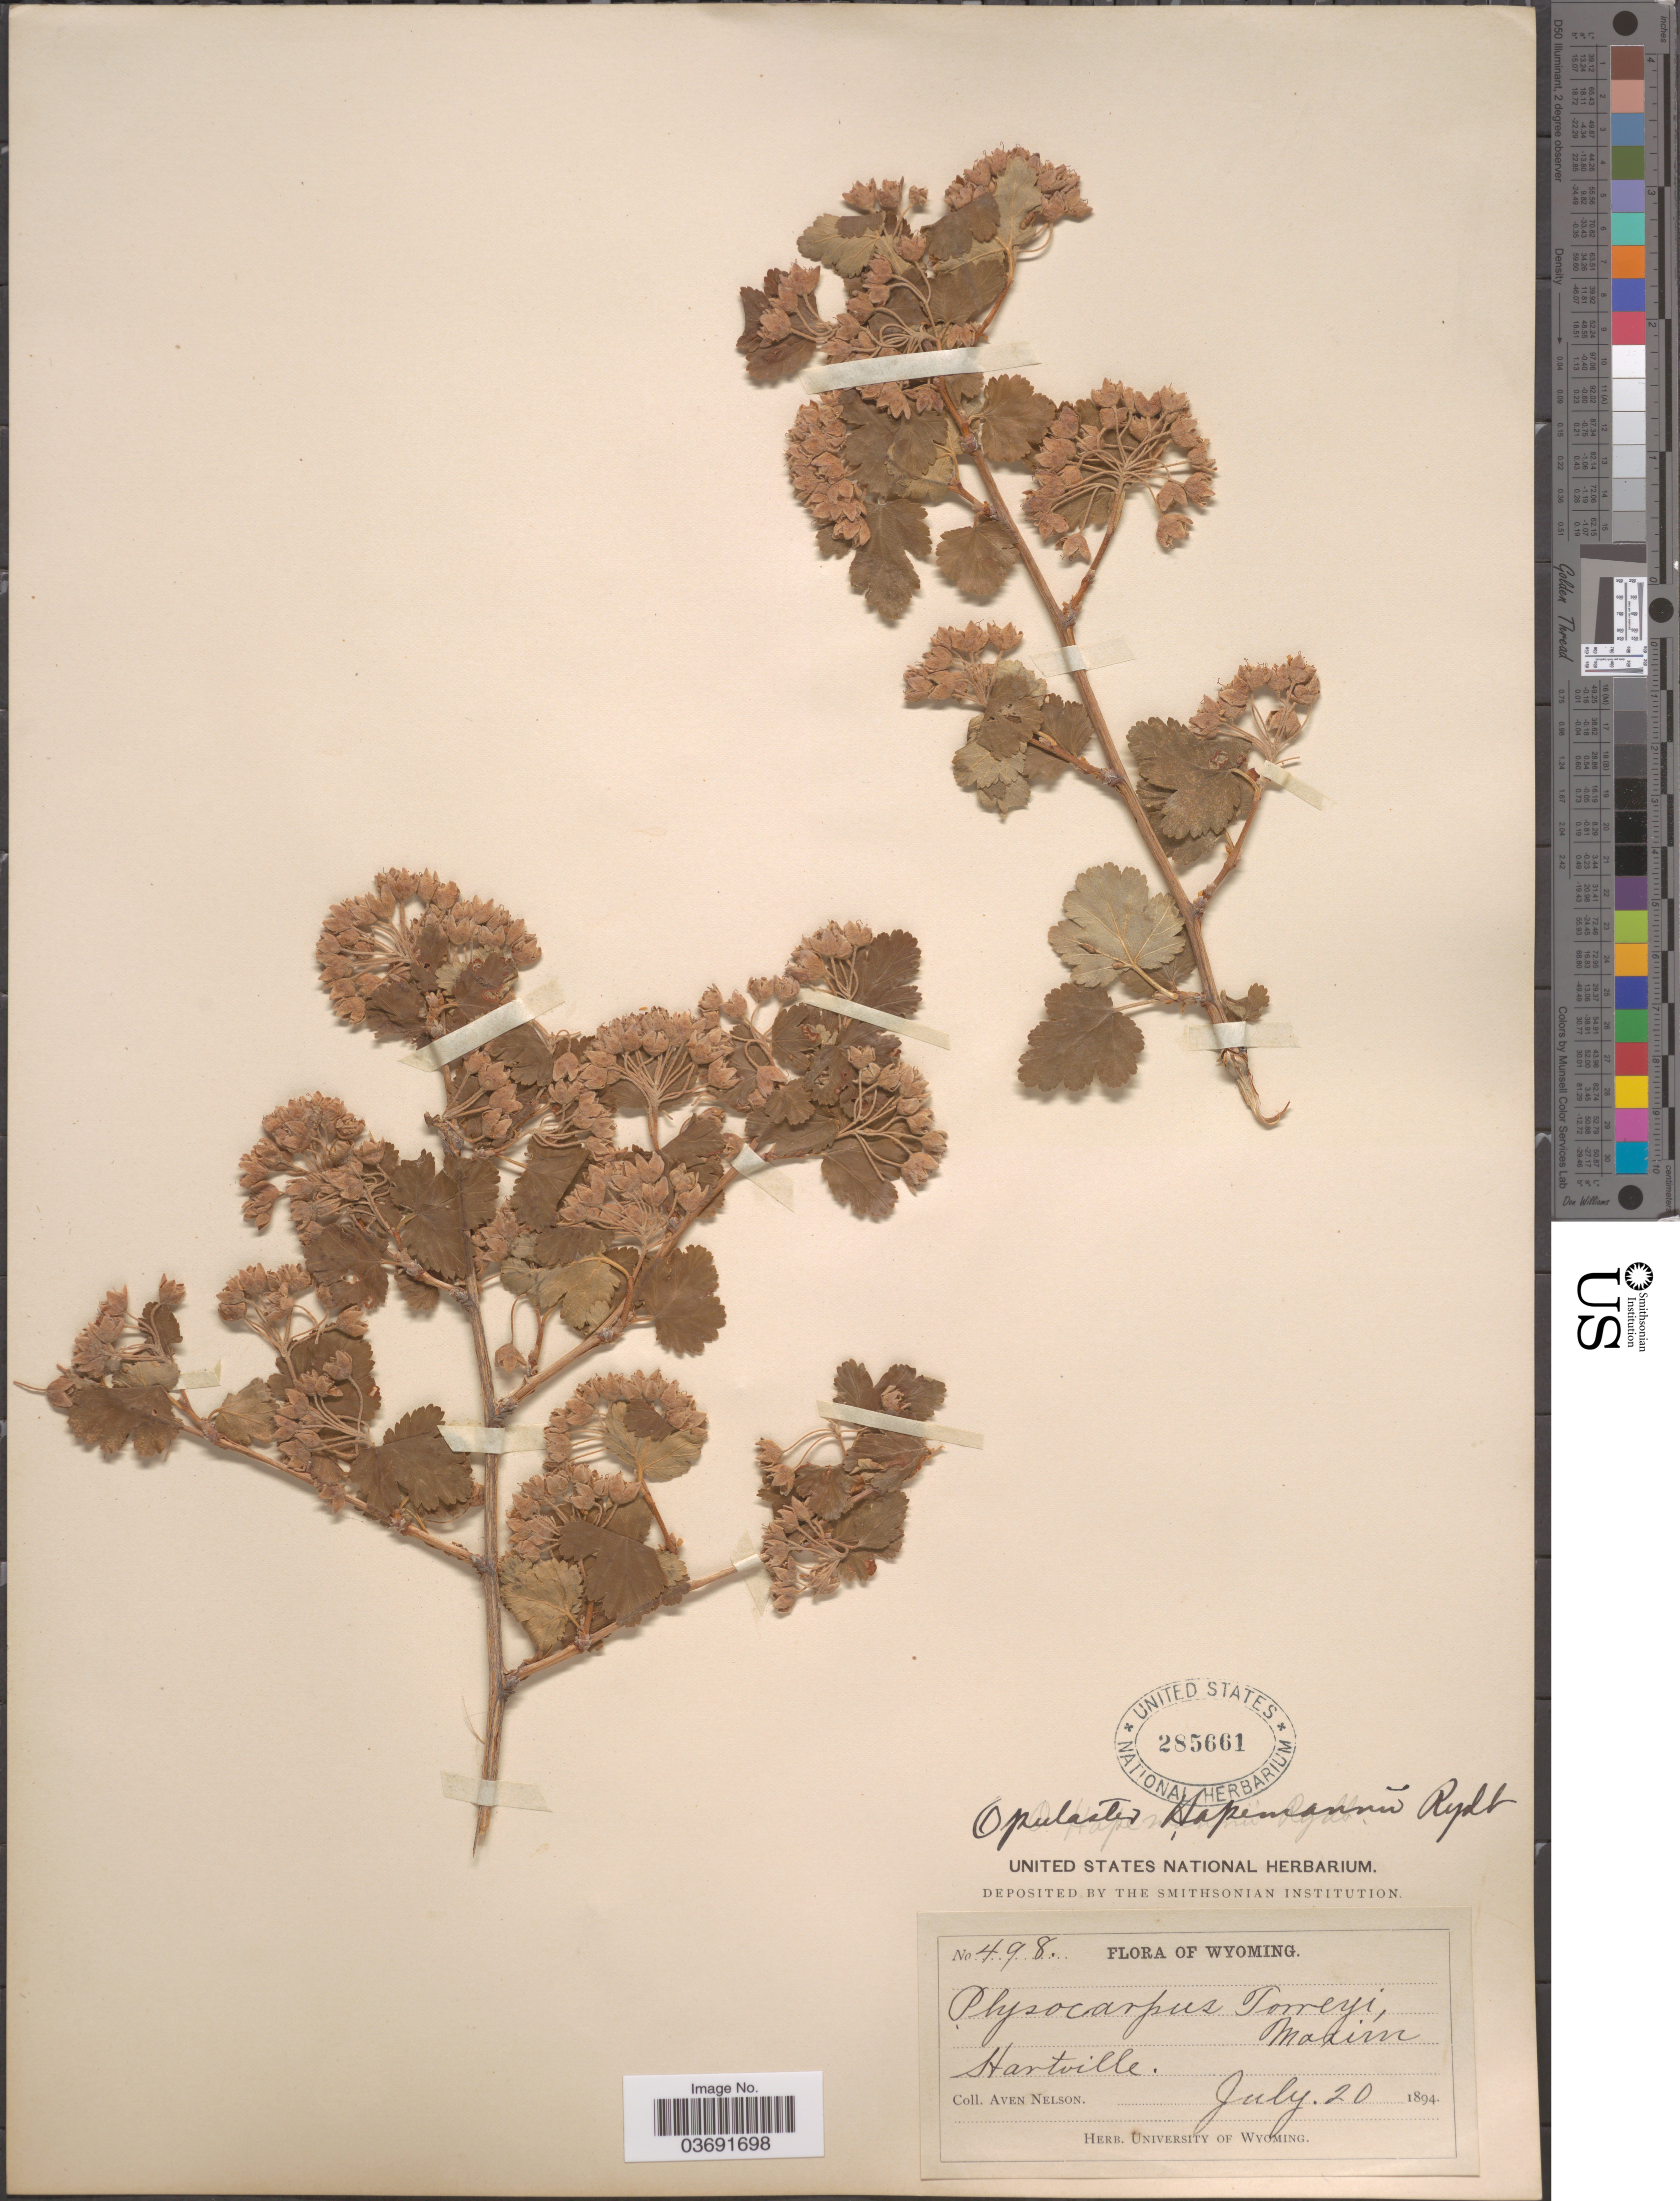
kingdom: Plantae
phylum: Tracheophyta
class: Magnoliopsida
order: Rosales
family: Rosaceae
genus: Physocarpus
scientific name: Physocarpus malvaceus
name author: (Greene) Kuntze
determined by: Strong, Mark T., (BOT), Smithsonian Institution - National Museum of Natural History (UNITED STATES)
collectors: A. Nelson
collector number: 498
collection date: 1894-07-20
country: United States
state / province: Wyoming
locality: Hartville.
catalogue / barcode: US 285661